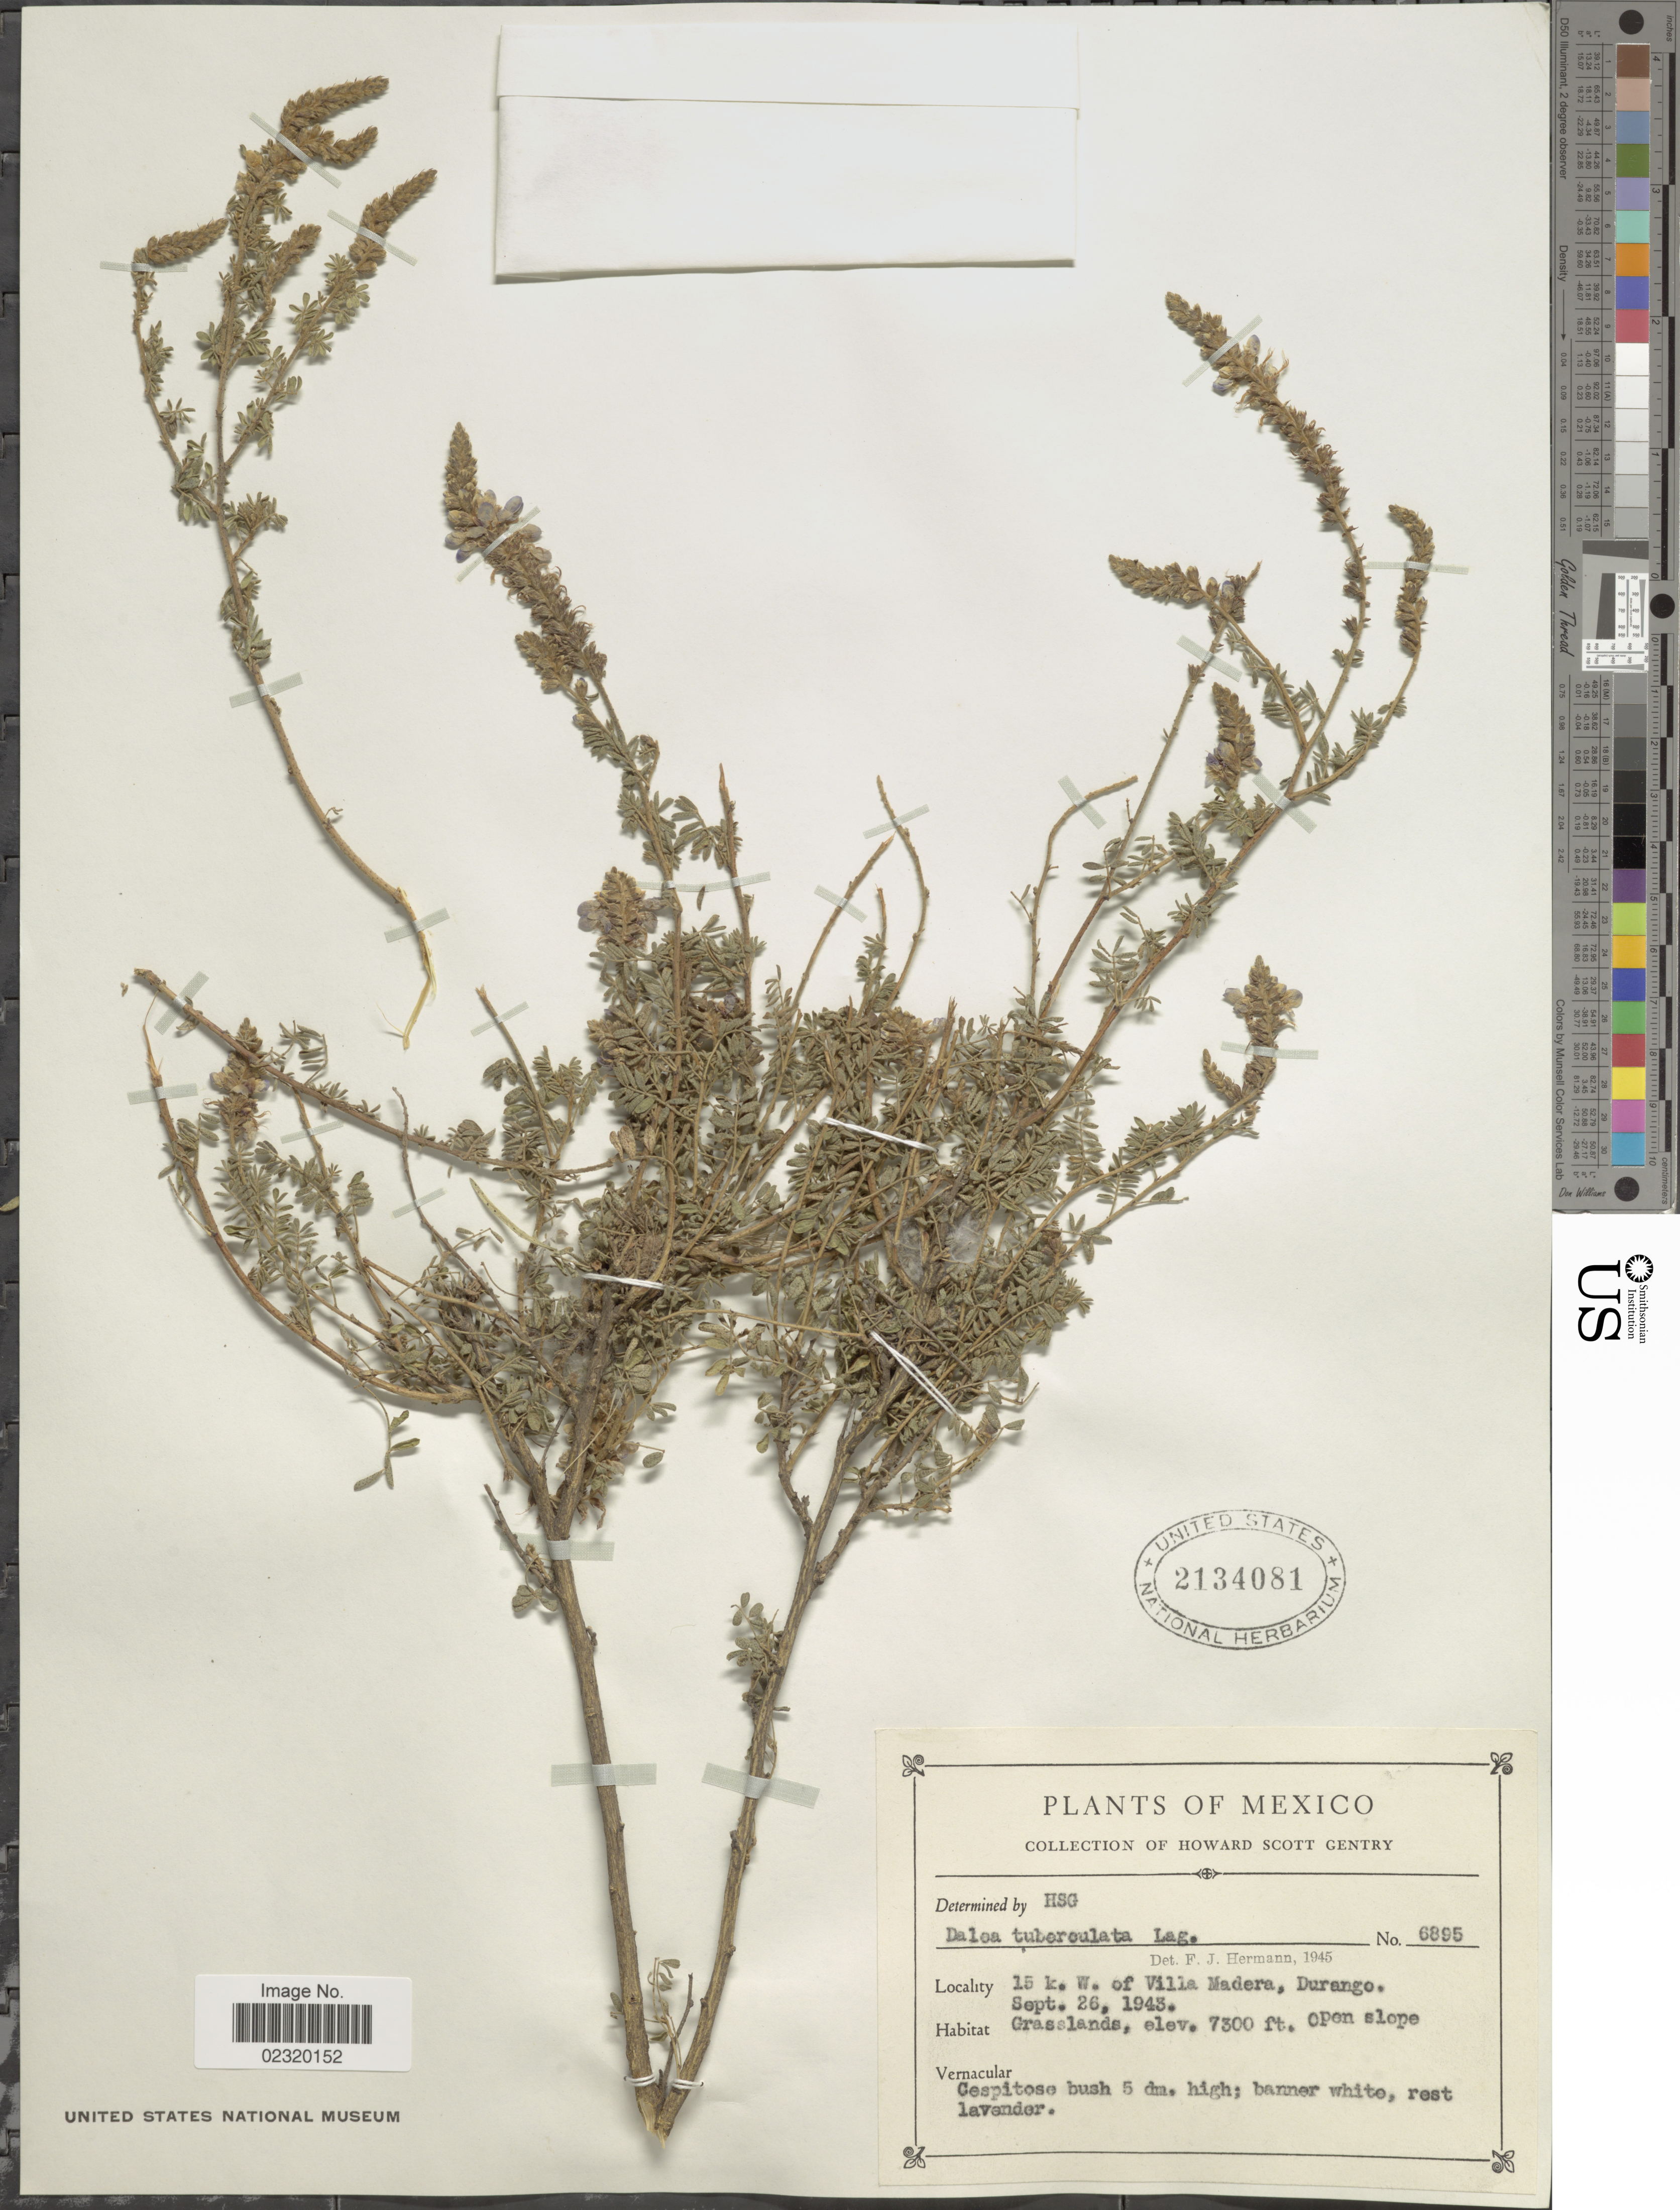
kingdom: Plantae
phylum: Tracheophyta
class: Magnoliopsida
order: Fabales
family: Fabaceae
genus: Dalea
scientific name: Dalea tuberculata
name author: Lag.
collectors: H. S. Gentry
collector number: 6895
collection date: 1943-09-26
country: Mexico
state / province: Durango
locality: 15 k. W. of Villa Madera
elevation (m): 2225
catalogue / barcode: US 2134081